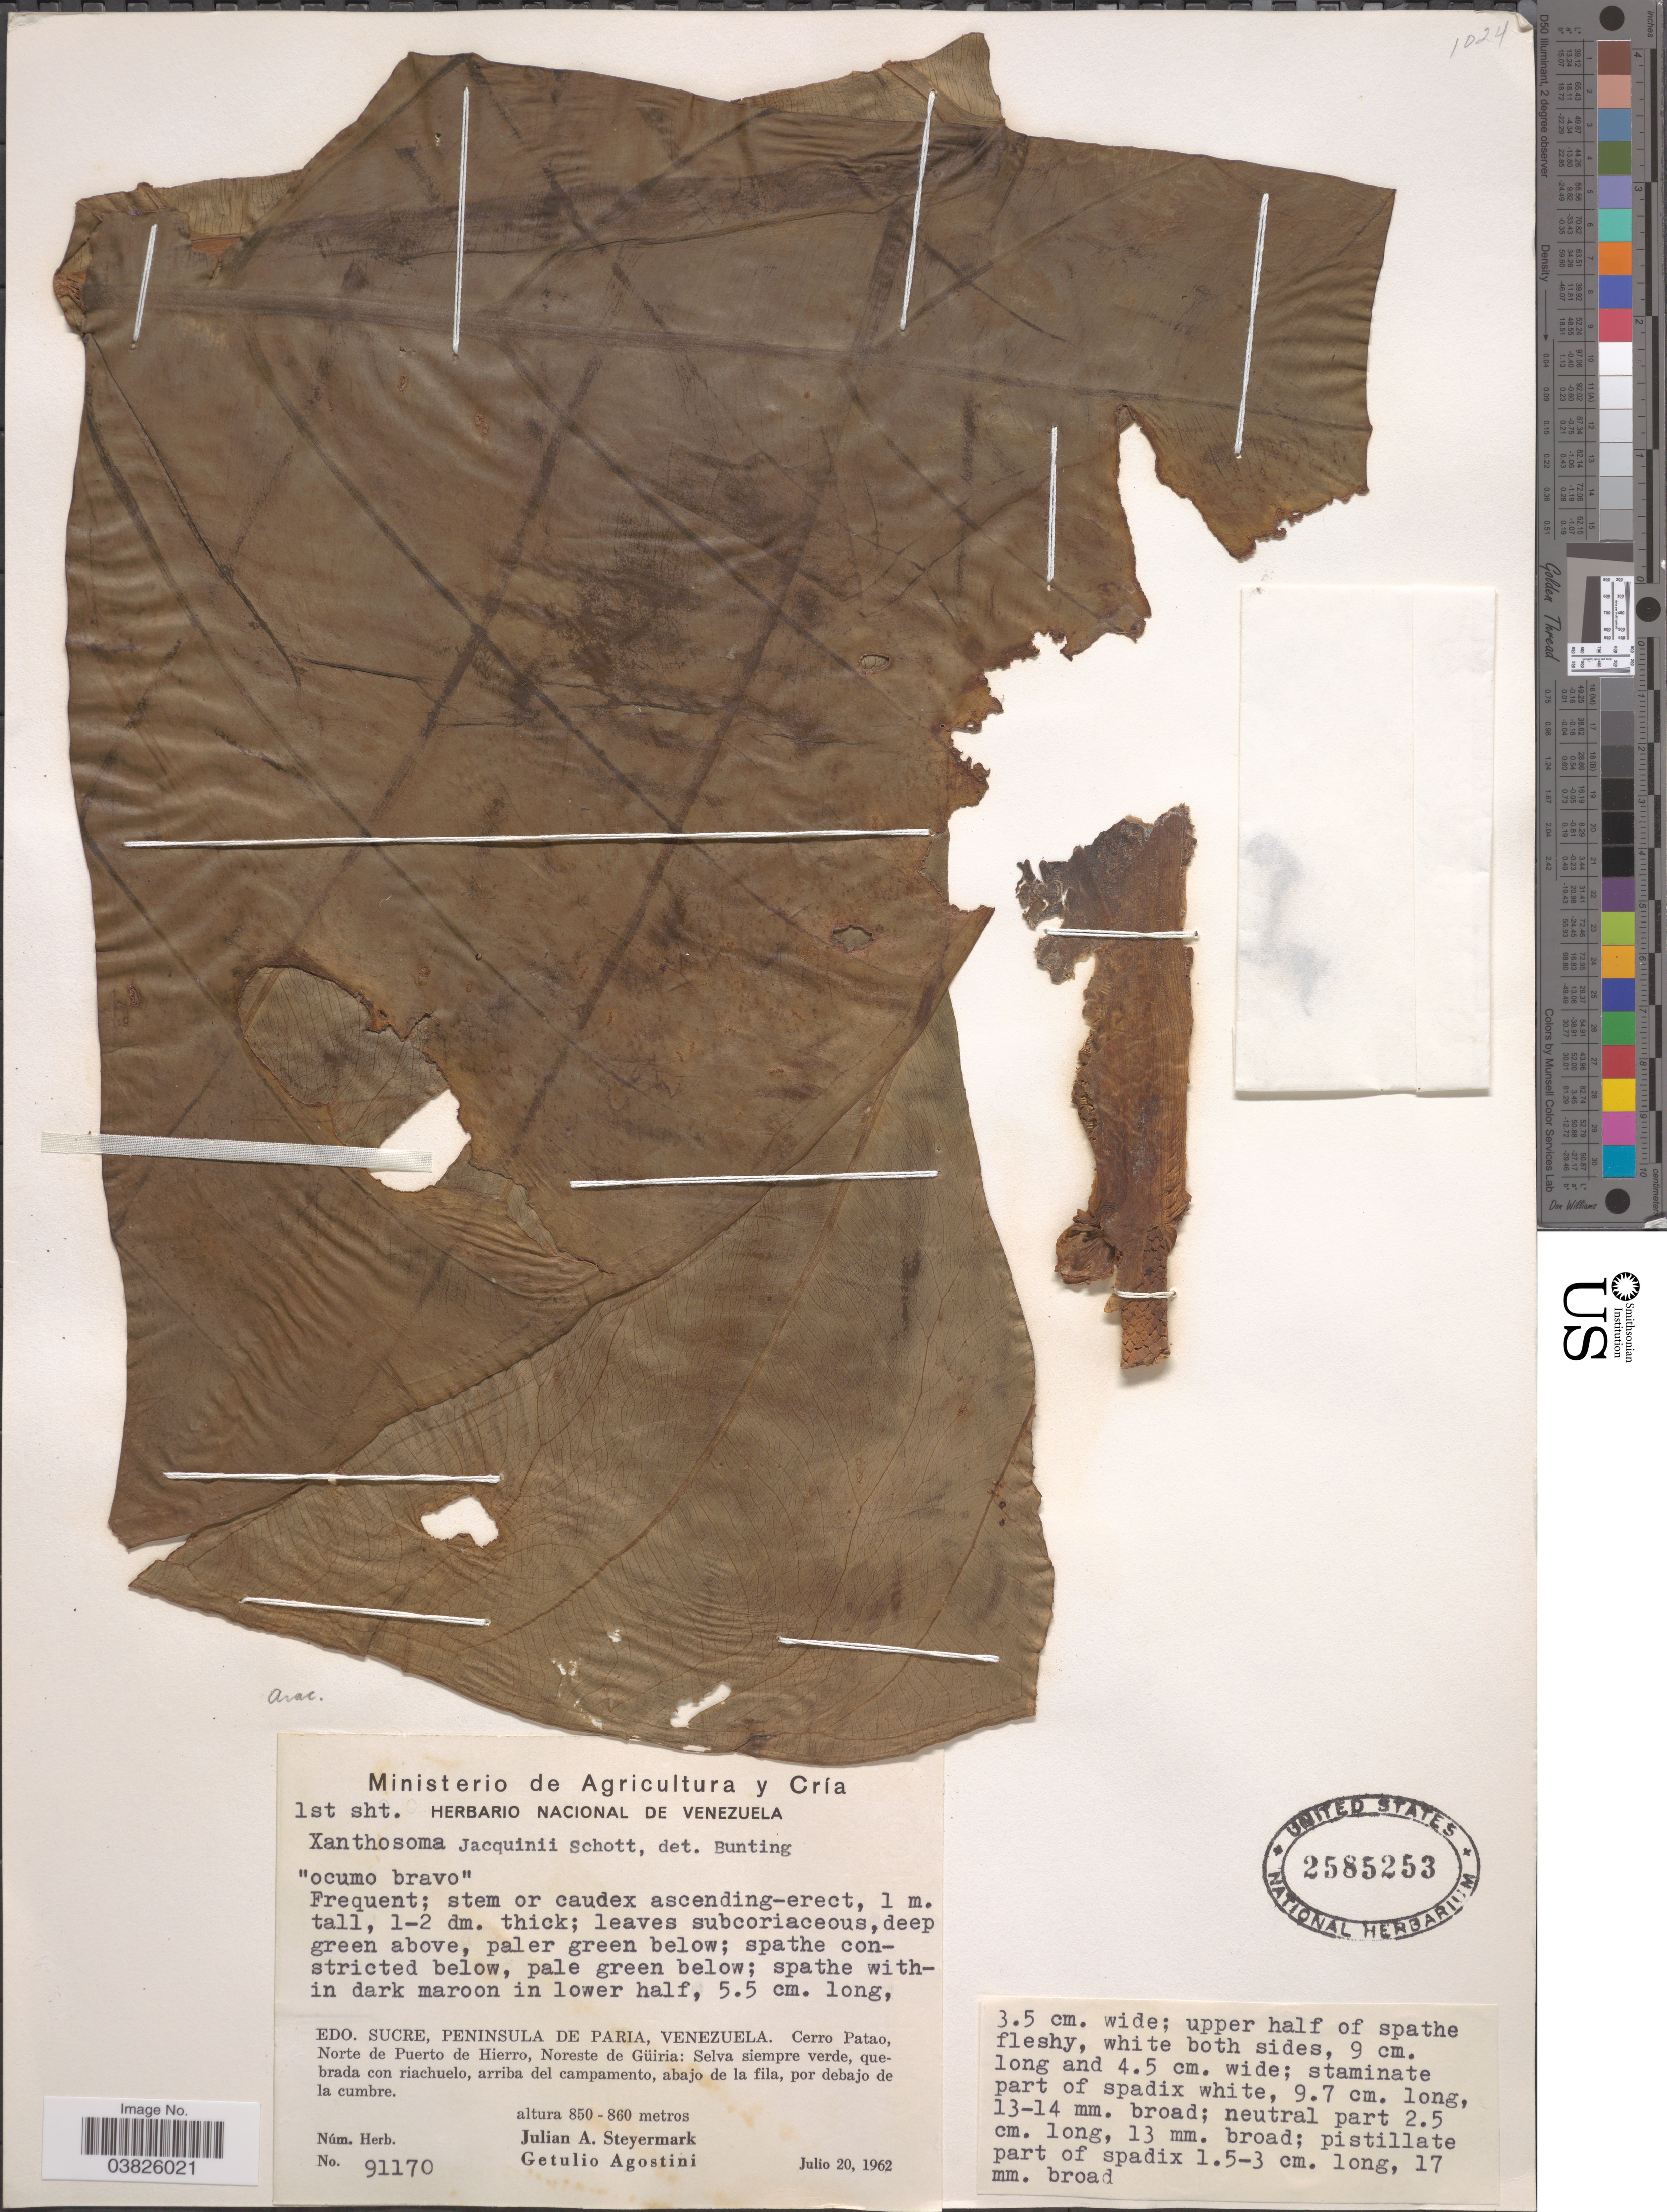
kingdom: Plantae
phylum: Tracheophyta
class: Liliopsida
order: Alismatales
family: Araceae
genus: Xanthosoma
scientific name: Xanthosoma jacquinii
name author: Schott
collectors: J. Steyermark & G. Agostini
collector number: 91170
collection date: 1962-07-20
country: Venezuela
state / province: Sucre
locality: Peninsula de Paria. Cerro Patao, Norte de Puerto de Hierro, Noreste de Güiria: Selva siempre verde, quebrada con riachuelo, arriba del campamento, abajo de la fila, por debajo de la cumbre.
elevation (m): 850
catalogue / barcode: US 2585253